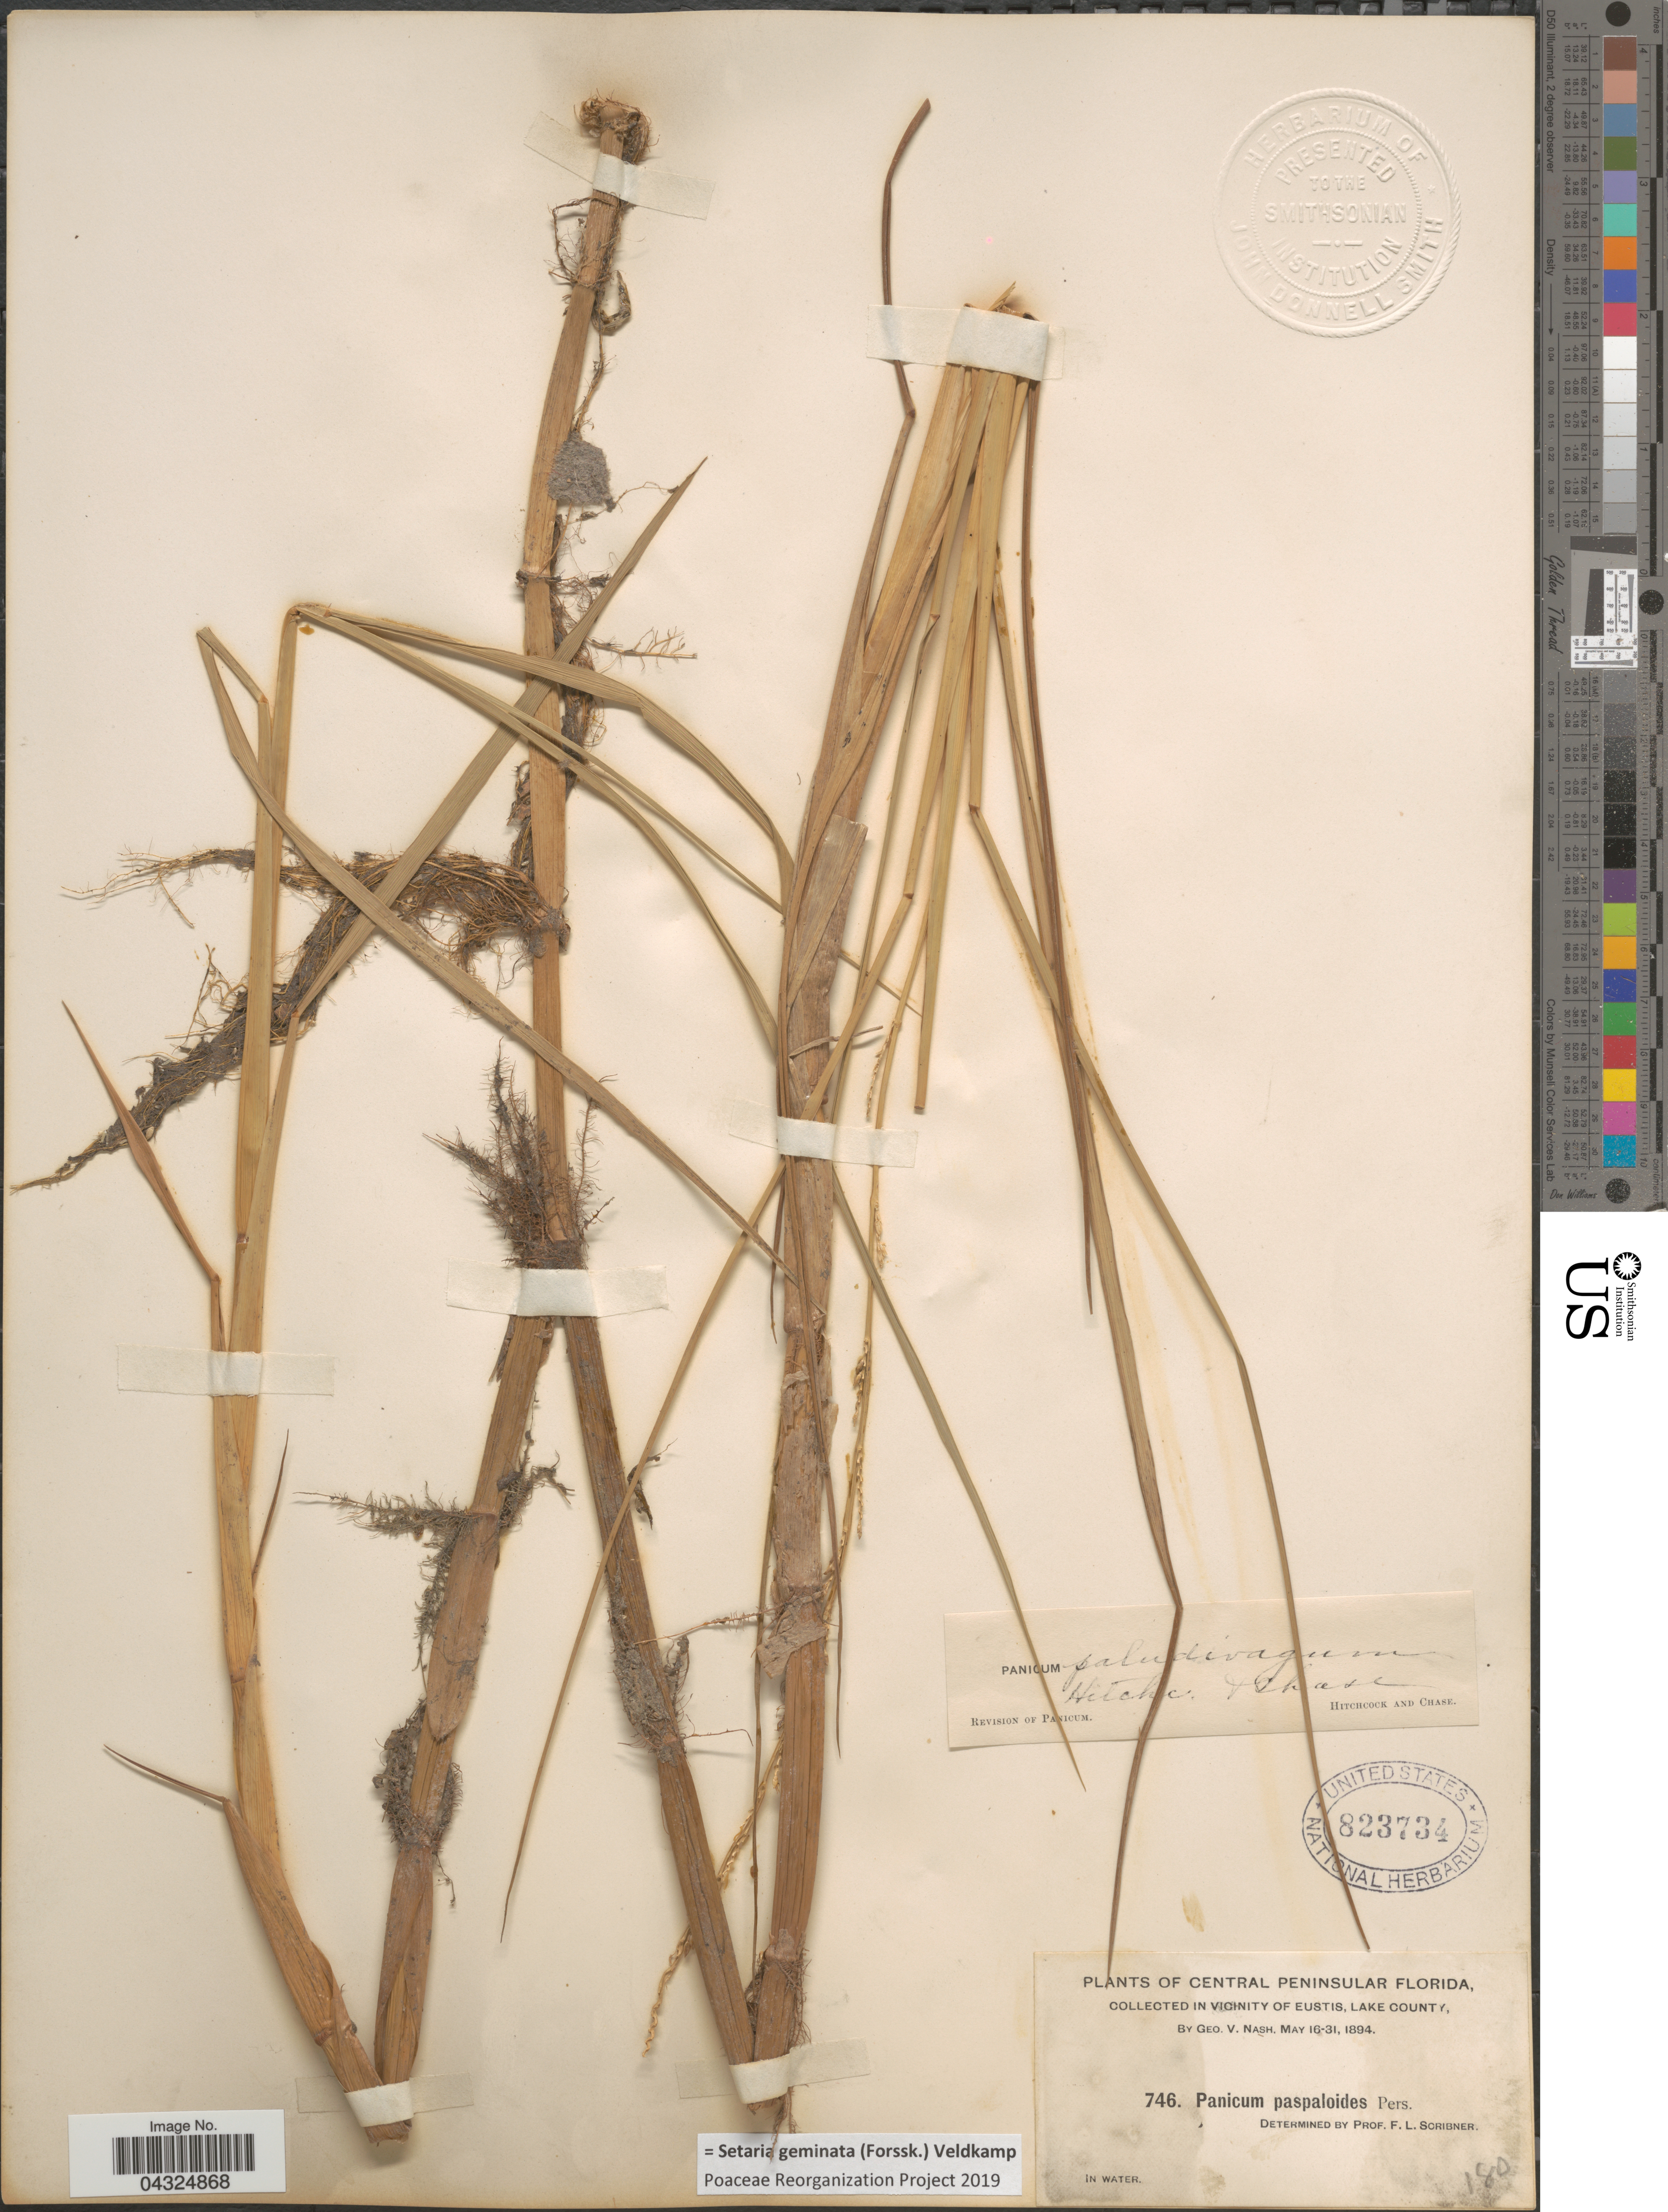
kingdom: Plantae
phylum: Tracheophyta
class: Liliopsida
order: Poales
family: Poaceae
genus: Setaria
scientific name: Setaria geminata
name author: (Forssk.) Veldkamp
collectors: G. V. Nash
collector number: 746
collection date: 1894-05-16/1894-05-31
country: United States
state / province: Florida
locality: Central Peninsular Florida. In Vicinity of Eustis, Lake County. In water.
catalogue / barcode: US 823734